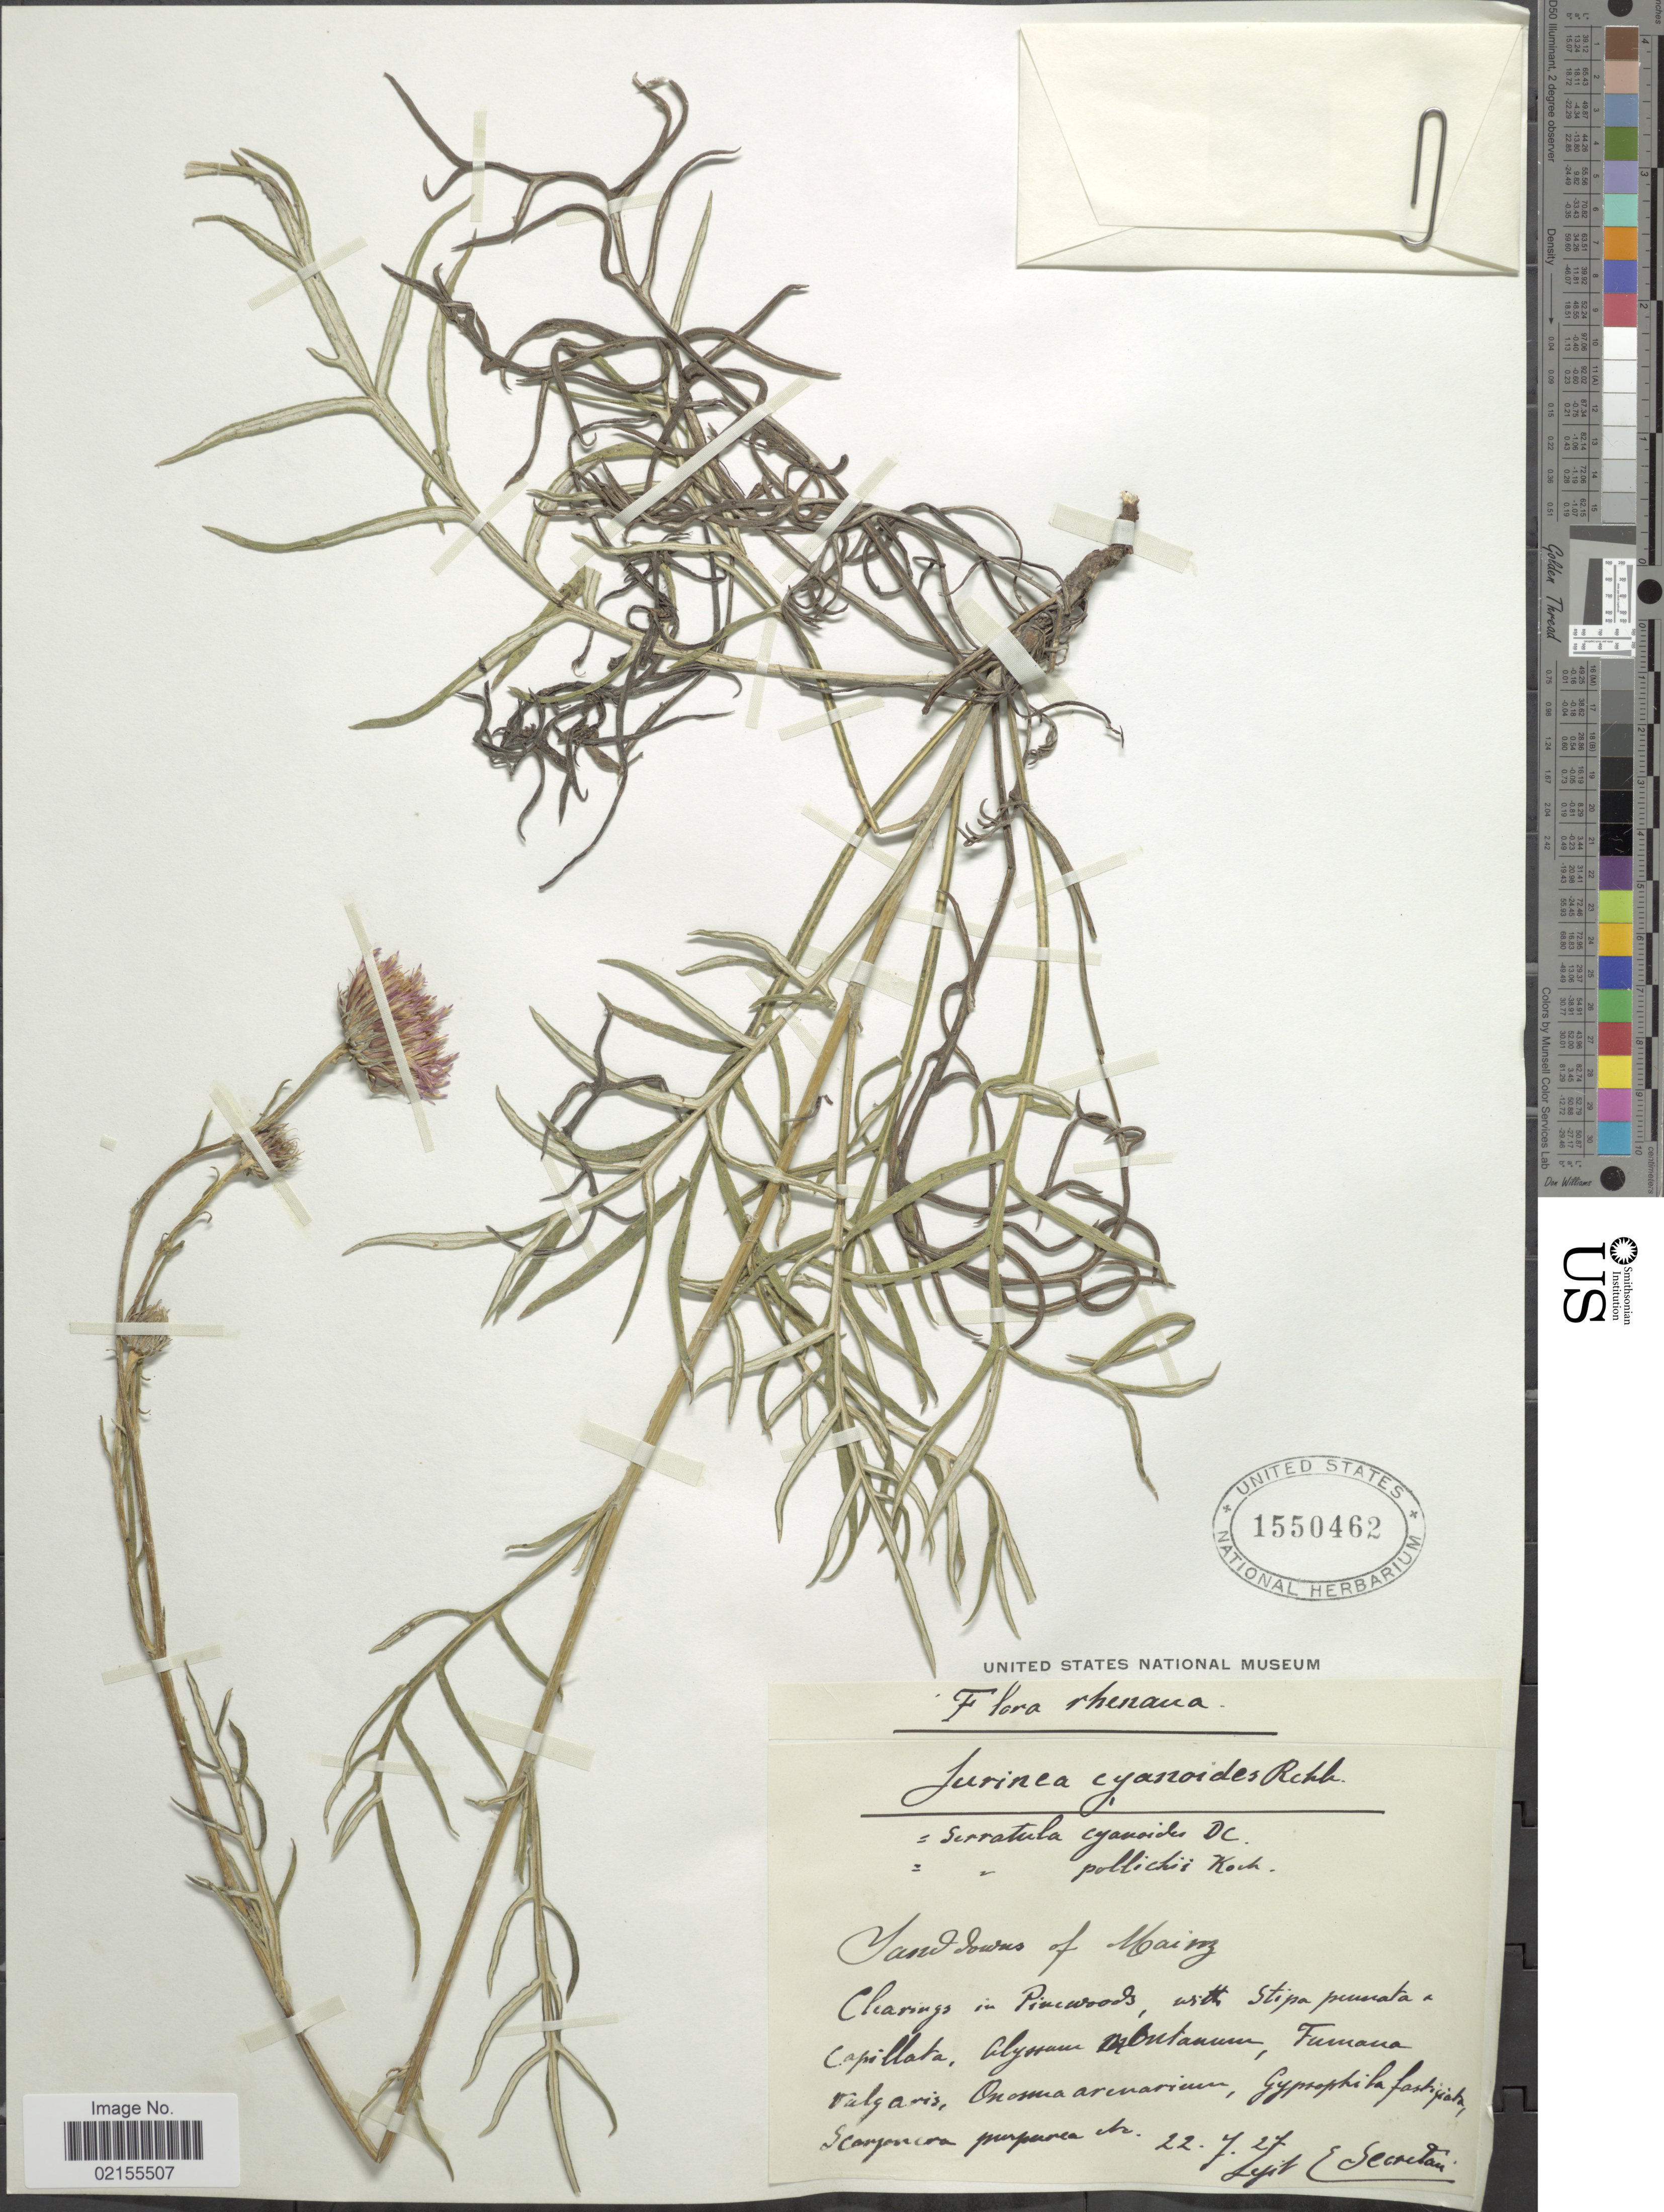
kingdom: Plantae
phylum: Tracheophyta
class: Magnoliopsida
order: Asterales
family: Asteraceae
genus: Jurinea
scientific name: Jurinea cyanoides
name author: (L.) Rchb.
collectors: E. Secretan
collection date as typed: Transcribed d/m/y: 22/7/27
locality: Rhenana, Mairz [interpreted]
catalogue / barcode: US 1550462